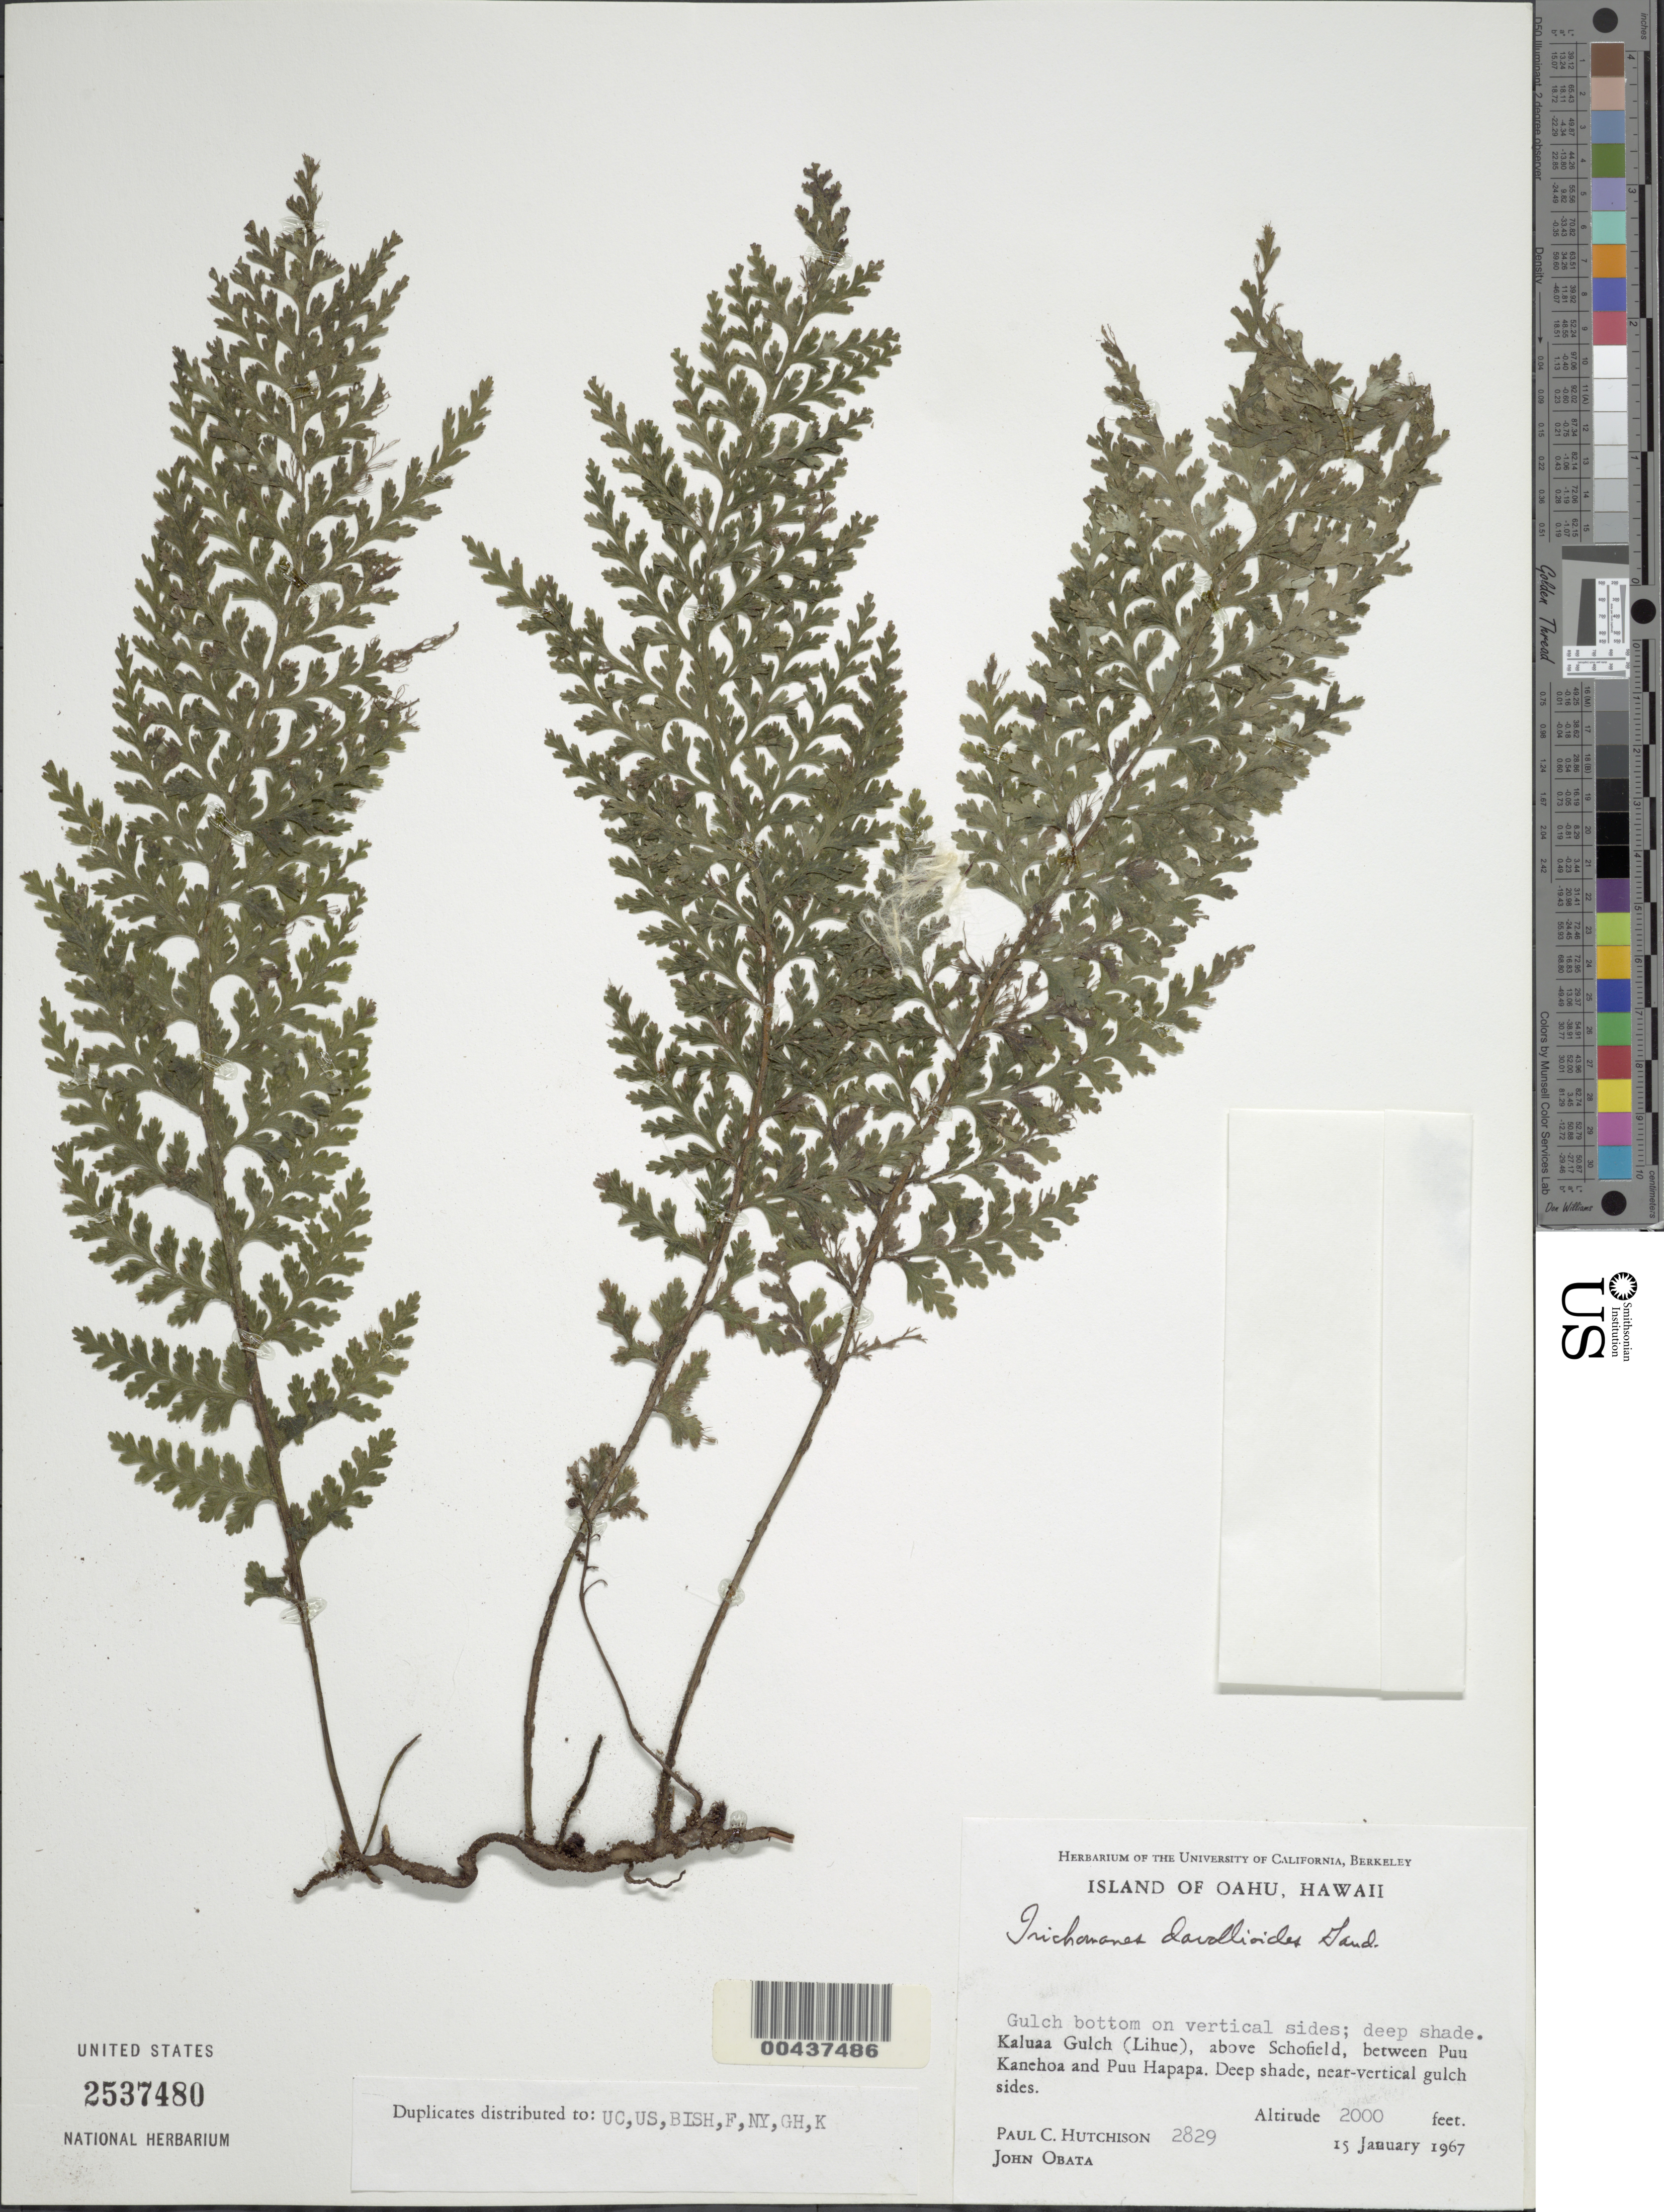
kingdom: Plantae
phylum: Tracheophyta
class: Polypodiopsida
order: Hymenophyllales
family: Hymenophyllaceae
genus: Vandenboschia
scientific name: Vandenboschia davallioides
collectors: P. C. Hutchison & J. Obata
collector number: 2829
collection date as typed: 15 Jan 1967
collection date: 1967-01-15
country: United States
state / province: Hawaii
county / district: Honolulu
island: Oahu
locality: Kaluaa Gulch (Lihue), above Schofield, between Puu Kanehoa and Puu Hapapa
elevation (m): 610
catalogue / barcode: US 2537480